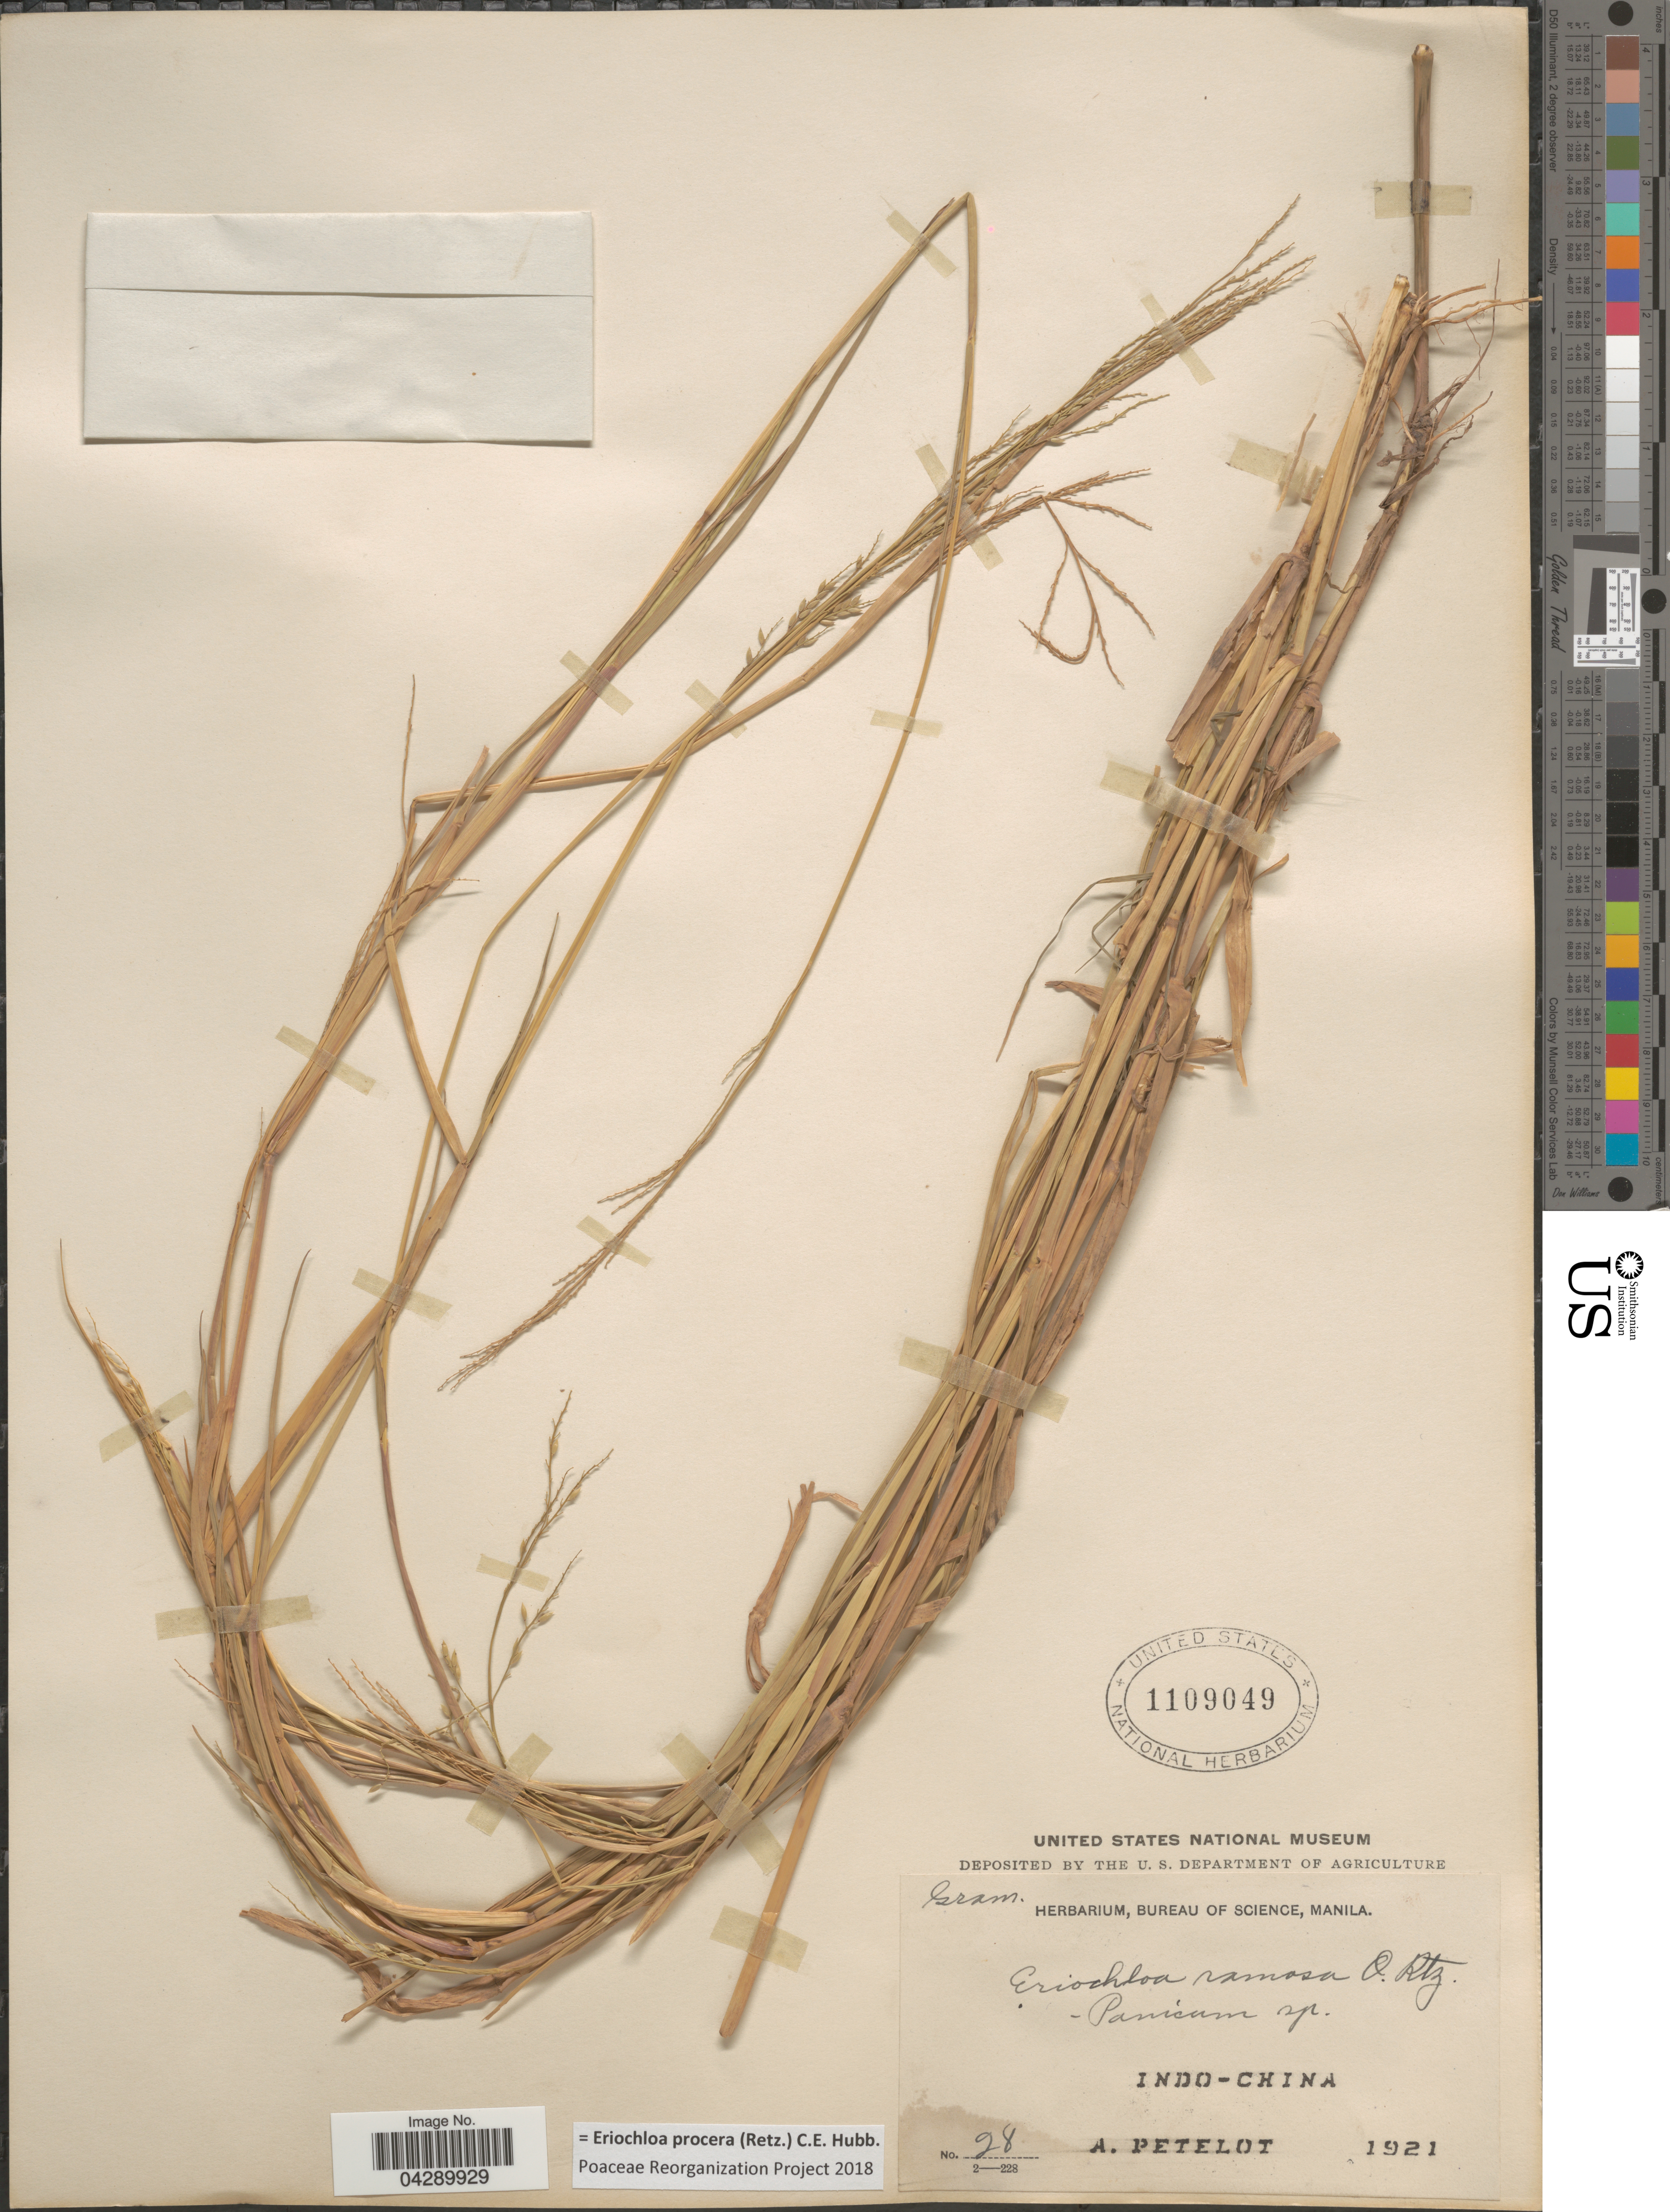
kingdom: Plantae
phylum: Tracheophyta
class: Liliopsida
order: Poales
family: Poaceae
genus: Eriochloa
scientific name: Eriochloa procera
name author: (Retz.) C.E. Hubb.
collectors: A. Petelot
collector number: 28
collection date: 1921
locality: Indo-China.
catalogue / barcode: US 1109049